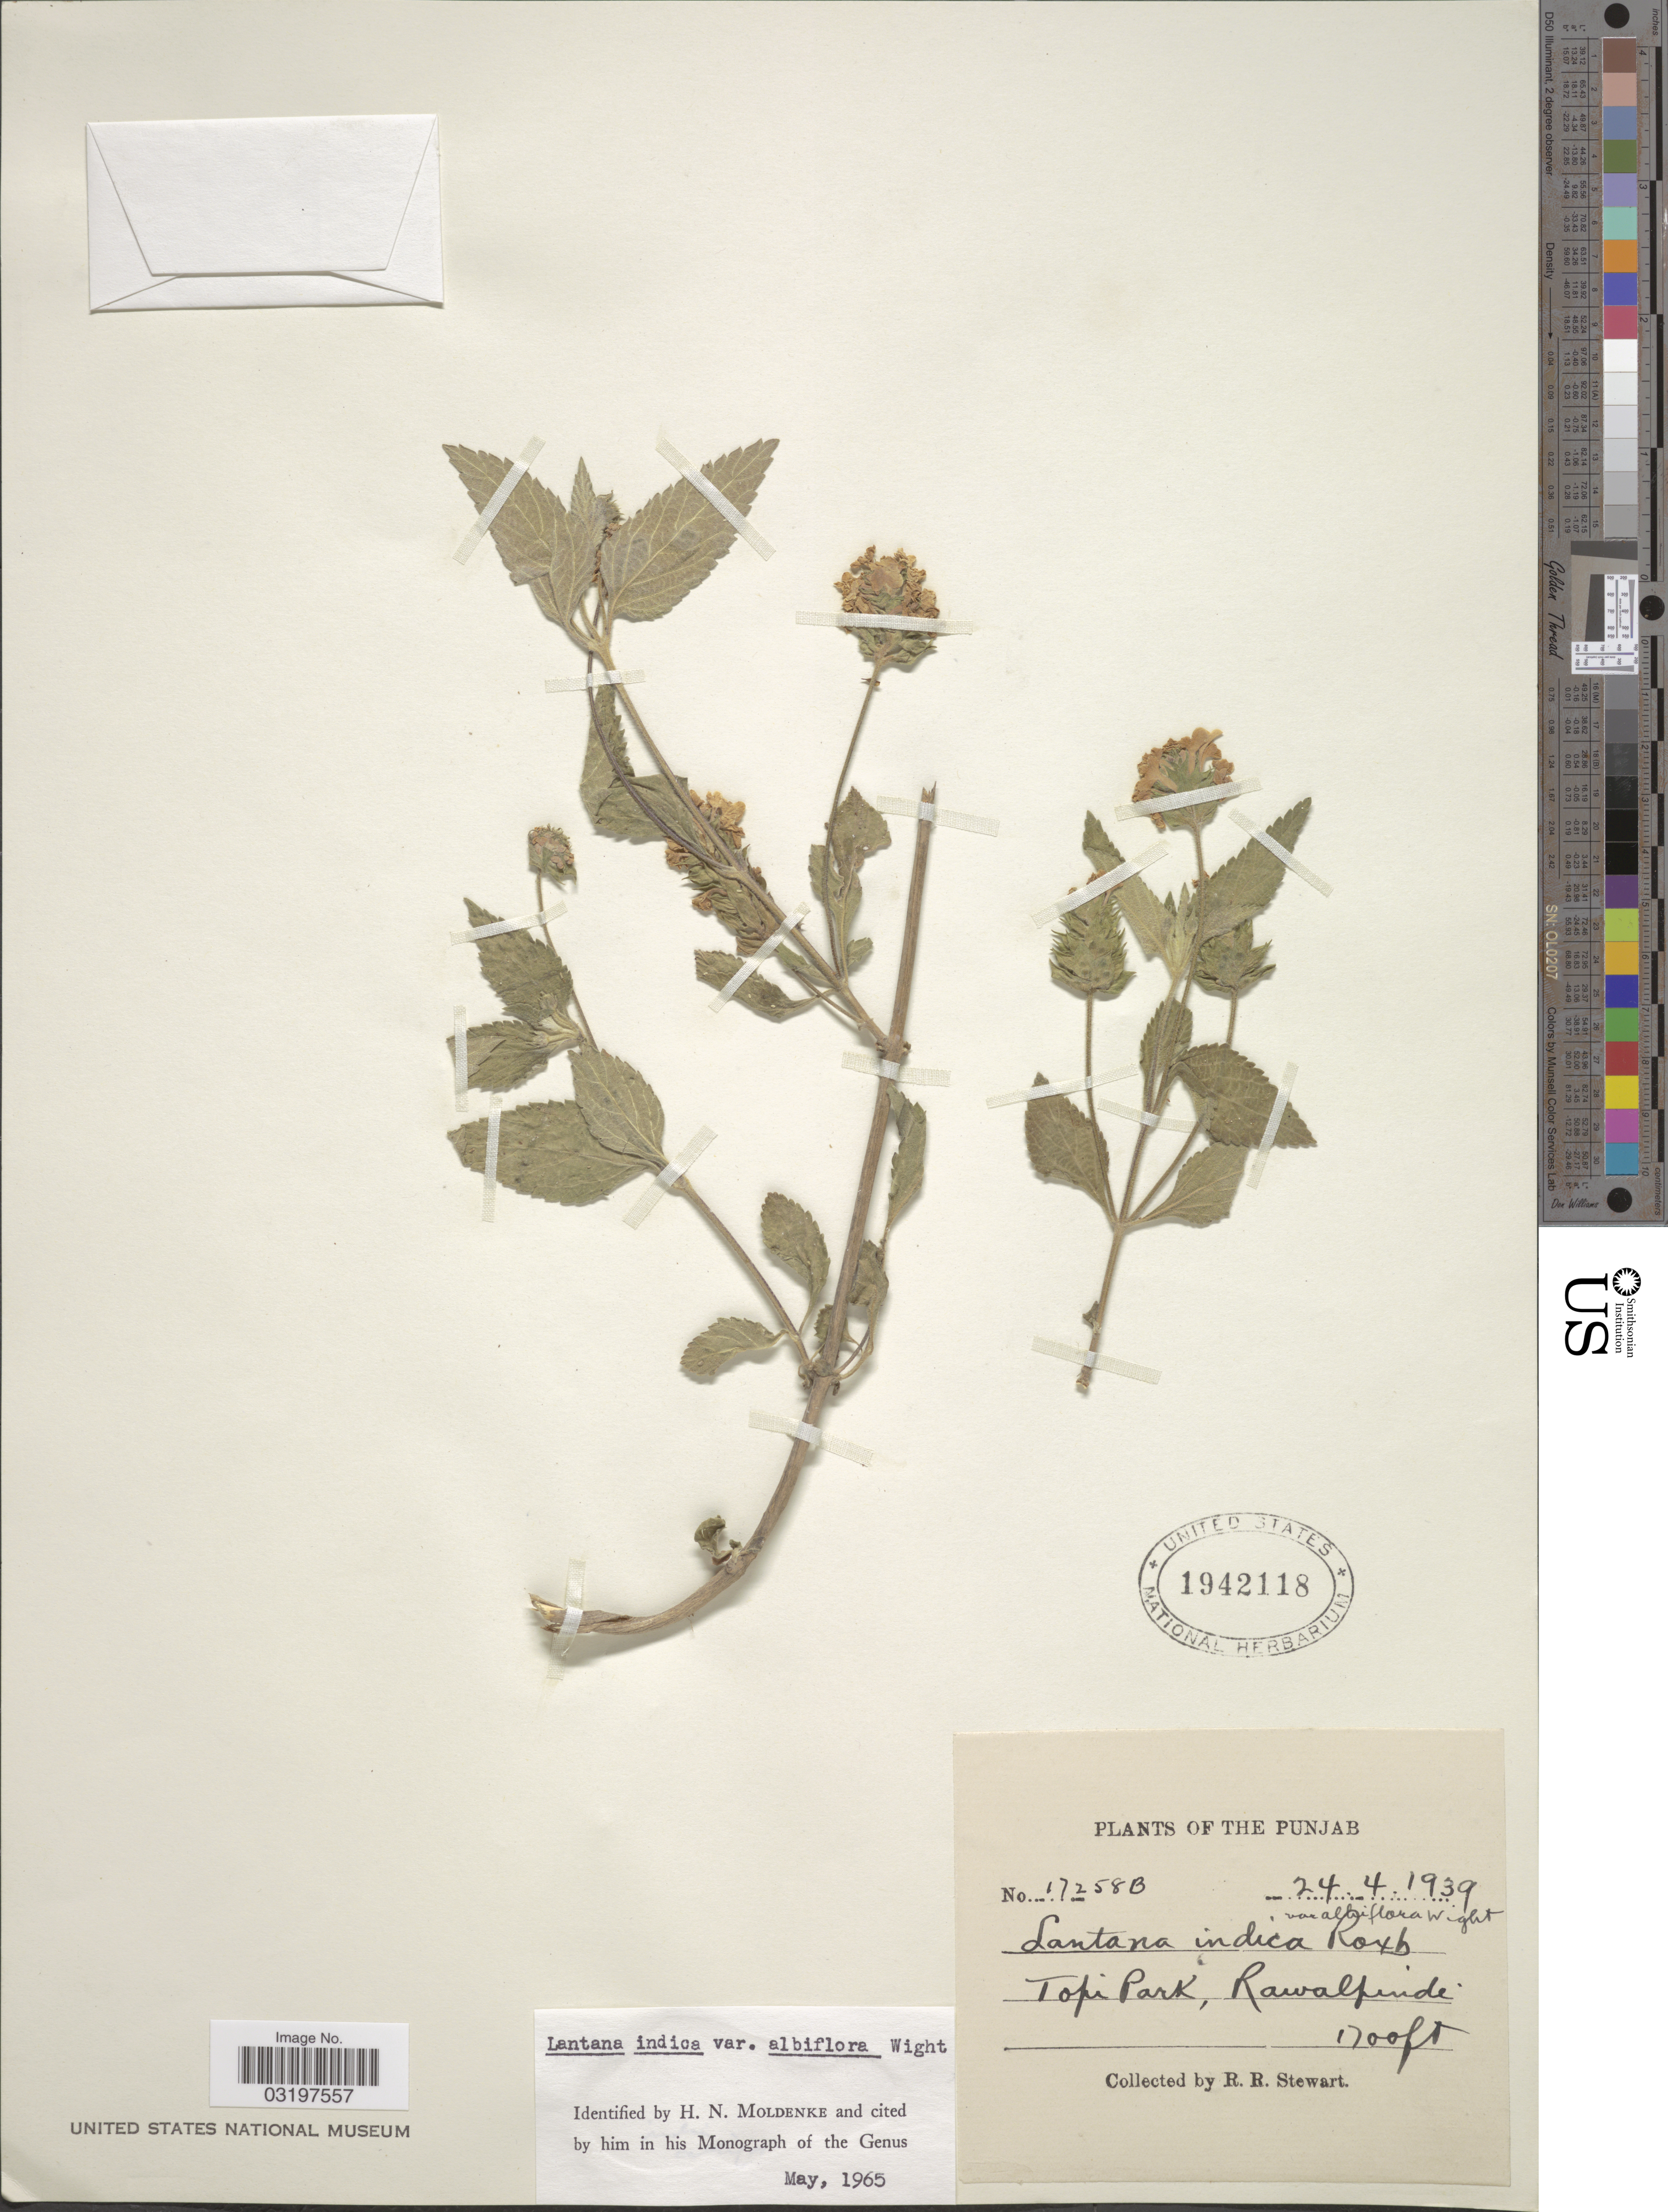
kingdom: Plantae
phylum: Tracheophyta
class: Magnoliopsida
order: Lamiales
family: Verbenaceae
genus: Lantana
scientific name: Lantana indica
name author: Roxb.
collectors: R. Stewart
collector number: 17258B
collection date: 1939-04-24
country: Pakistan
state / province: Punjab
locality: Topi Park, Rawalpindi.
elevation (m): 518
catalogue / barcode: US 1942118